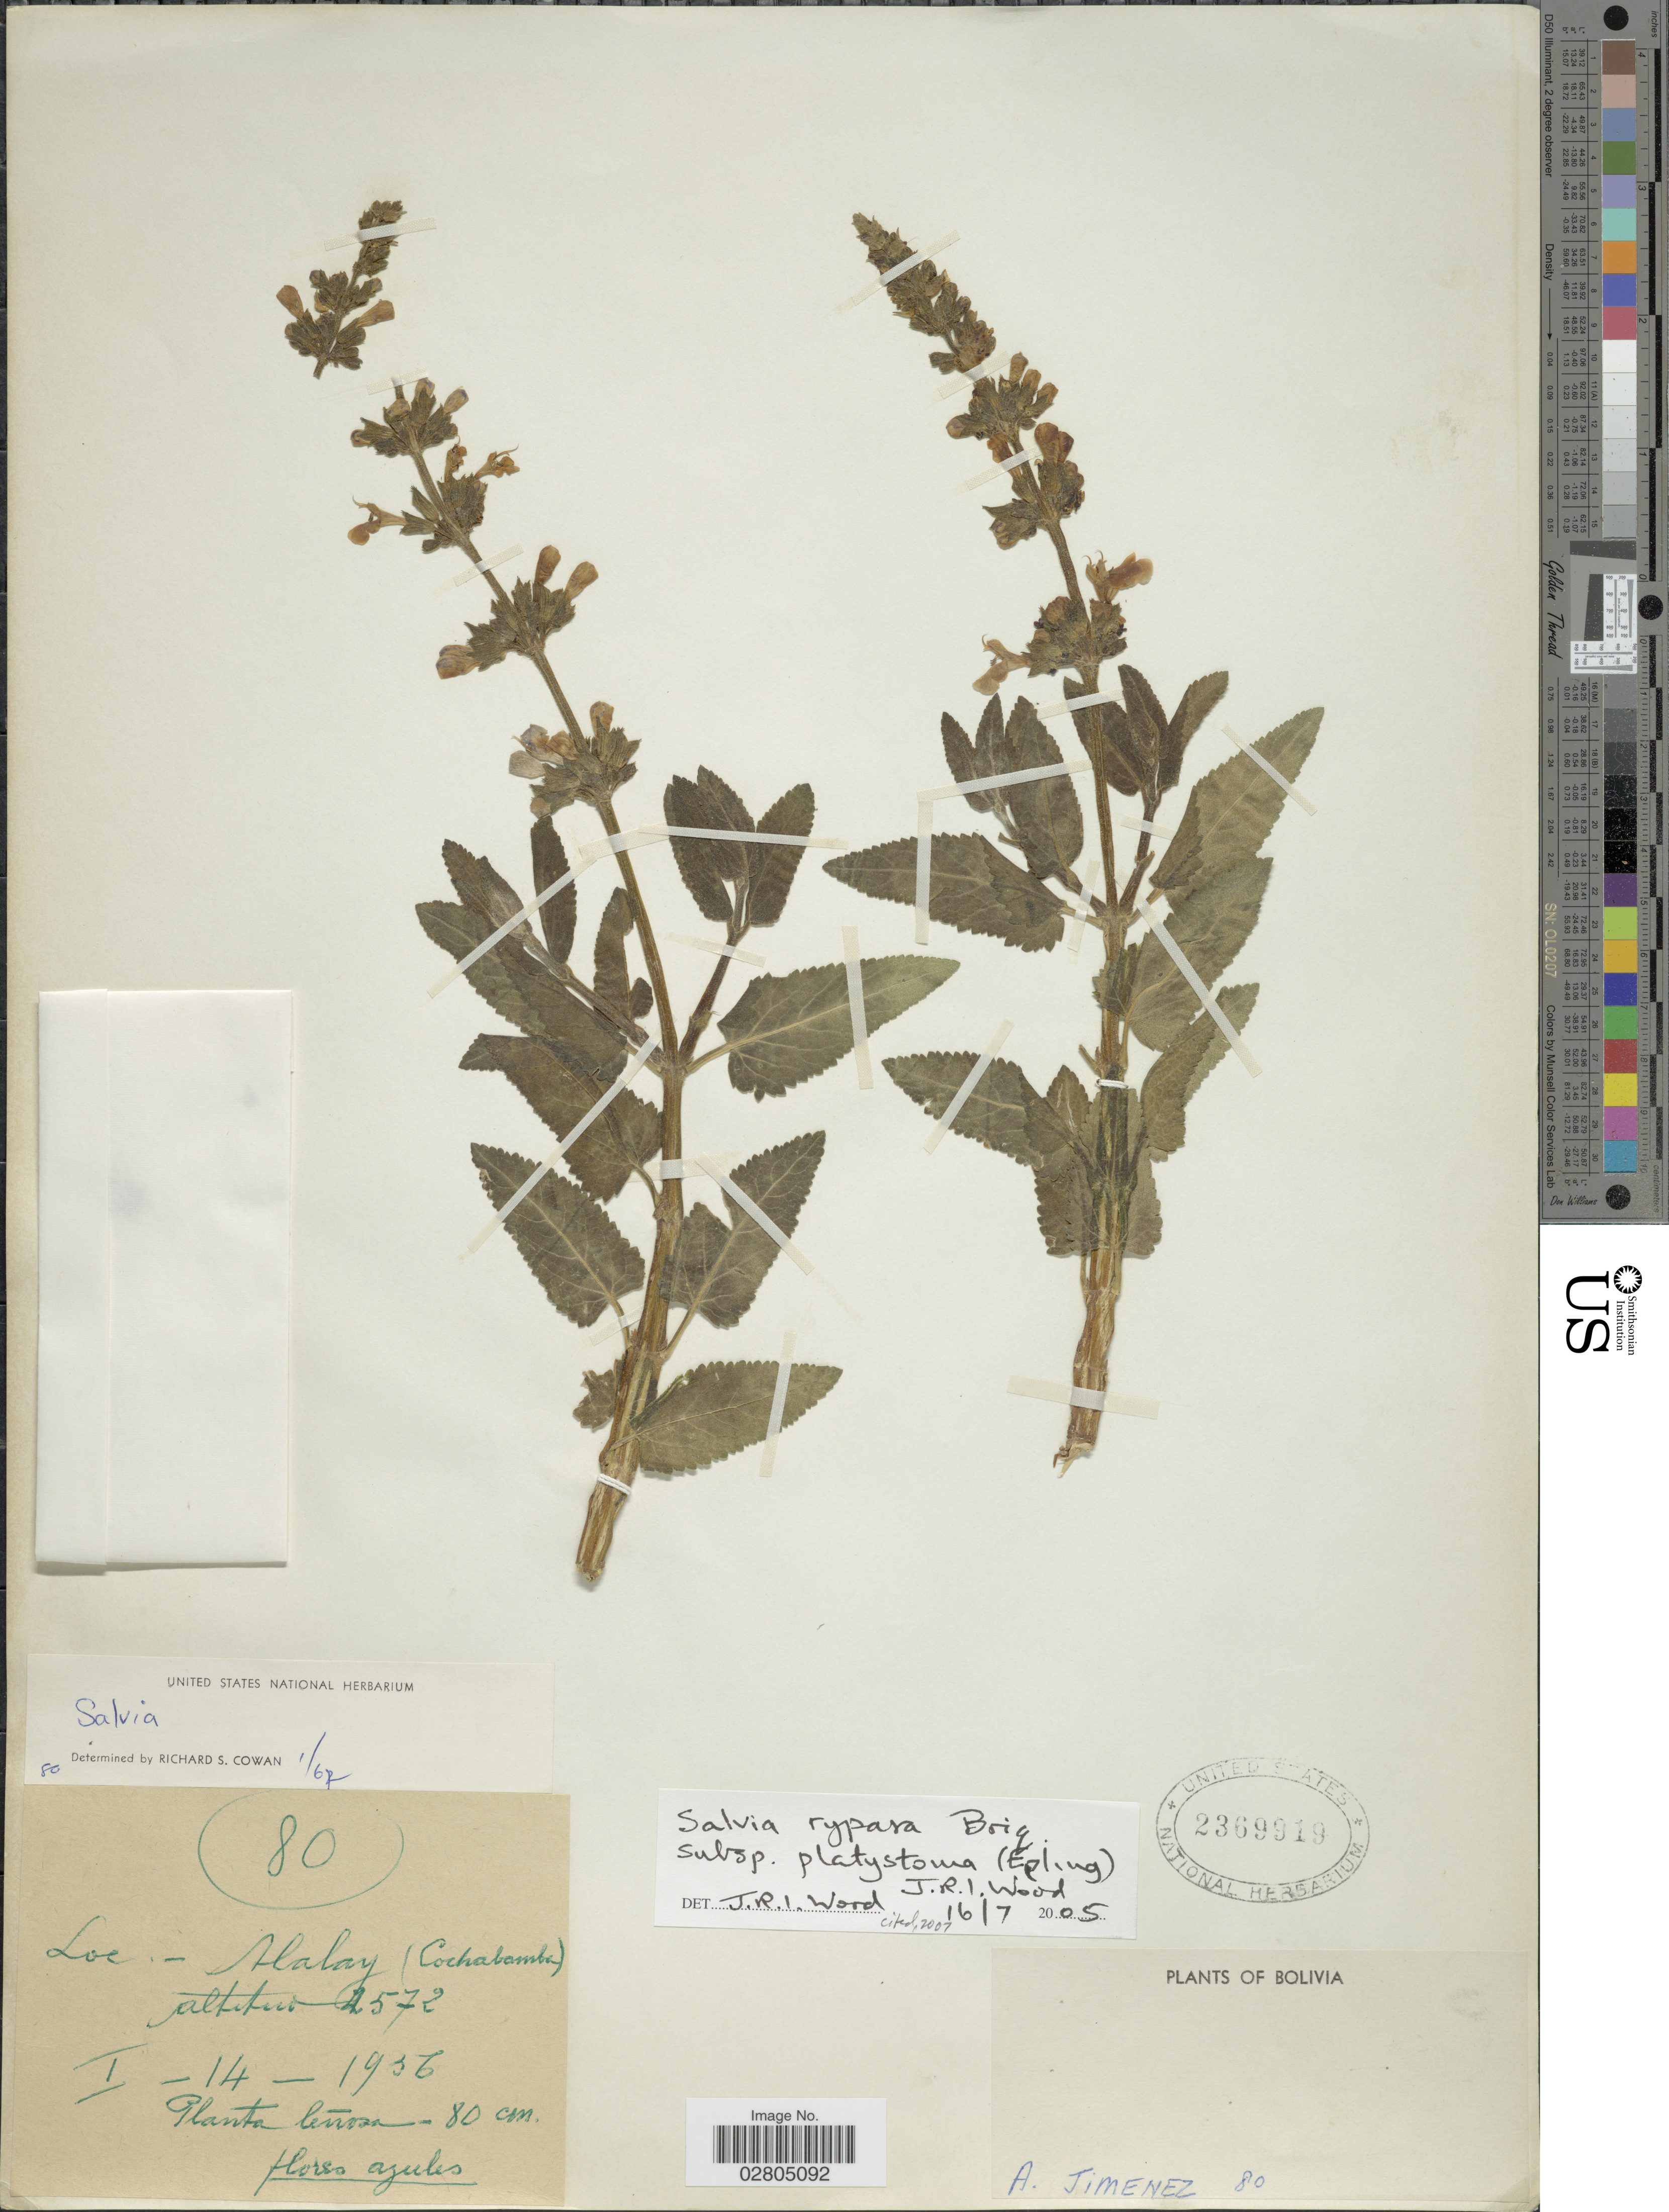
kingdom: Plantae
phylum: Tracheophyta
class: Magnoliopsida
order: Lamiales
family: Lamiaceae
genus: Salvia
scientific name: Salvia rypara subsp. platystoma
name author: (Epling) J.R.I. Wood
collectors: A. Jimenez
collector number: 80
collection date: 1936-01-14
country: Bolivia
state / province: Cochabamba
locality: Alalay.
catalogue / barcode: US 2369919